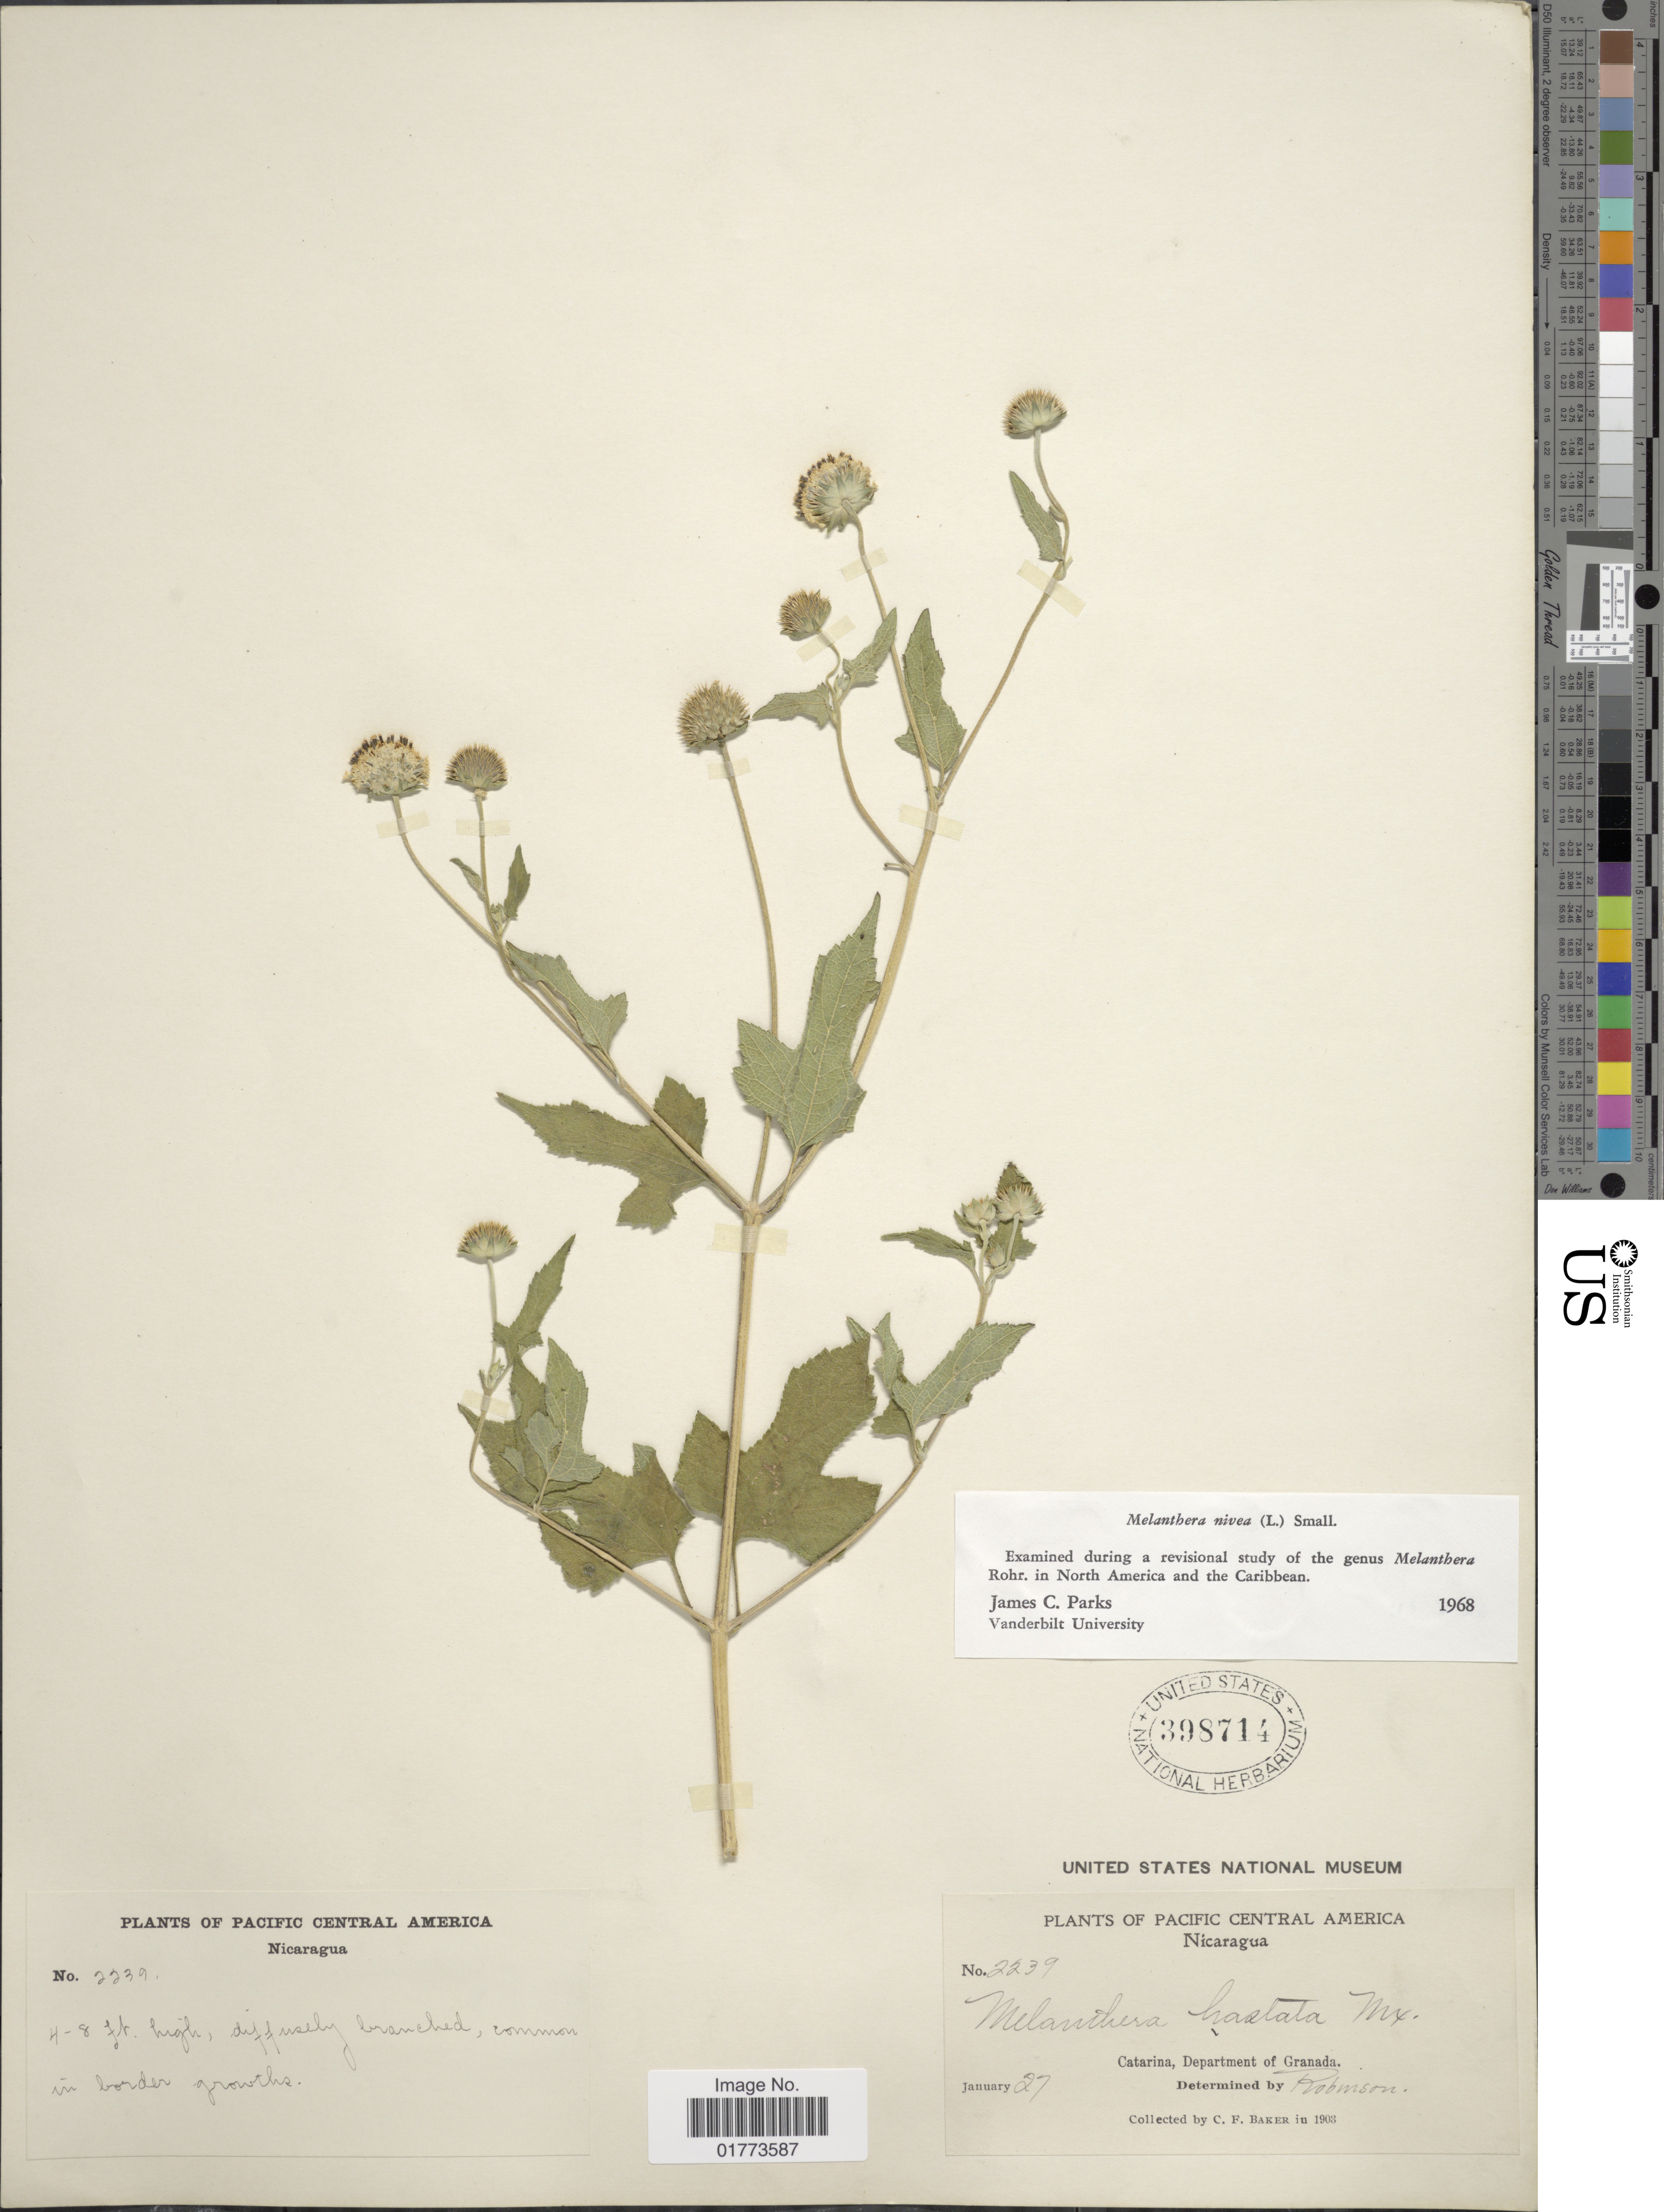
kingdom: Plantae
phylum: Tracheophyta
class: Magnoliopsida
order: Asterales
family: Asteraceae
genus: Melanthera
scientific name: Melanthera nivea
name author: (L.) Small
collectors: C. F. Baker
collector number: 2239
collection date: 1903-01-27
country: Nicaragua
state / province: Granada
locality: Catarina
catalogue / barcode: US 398714